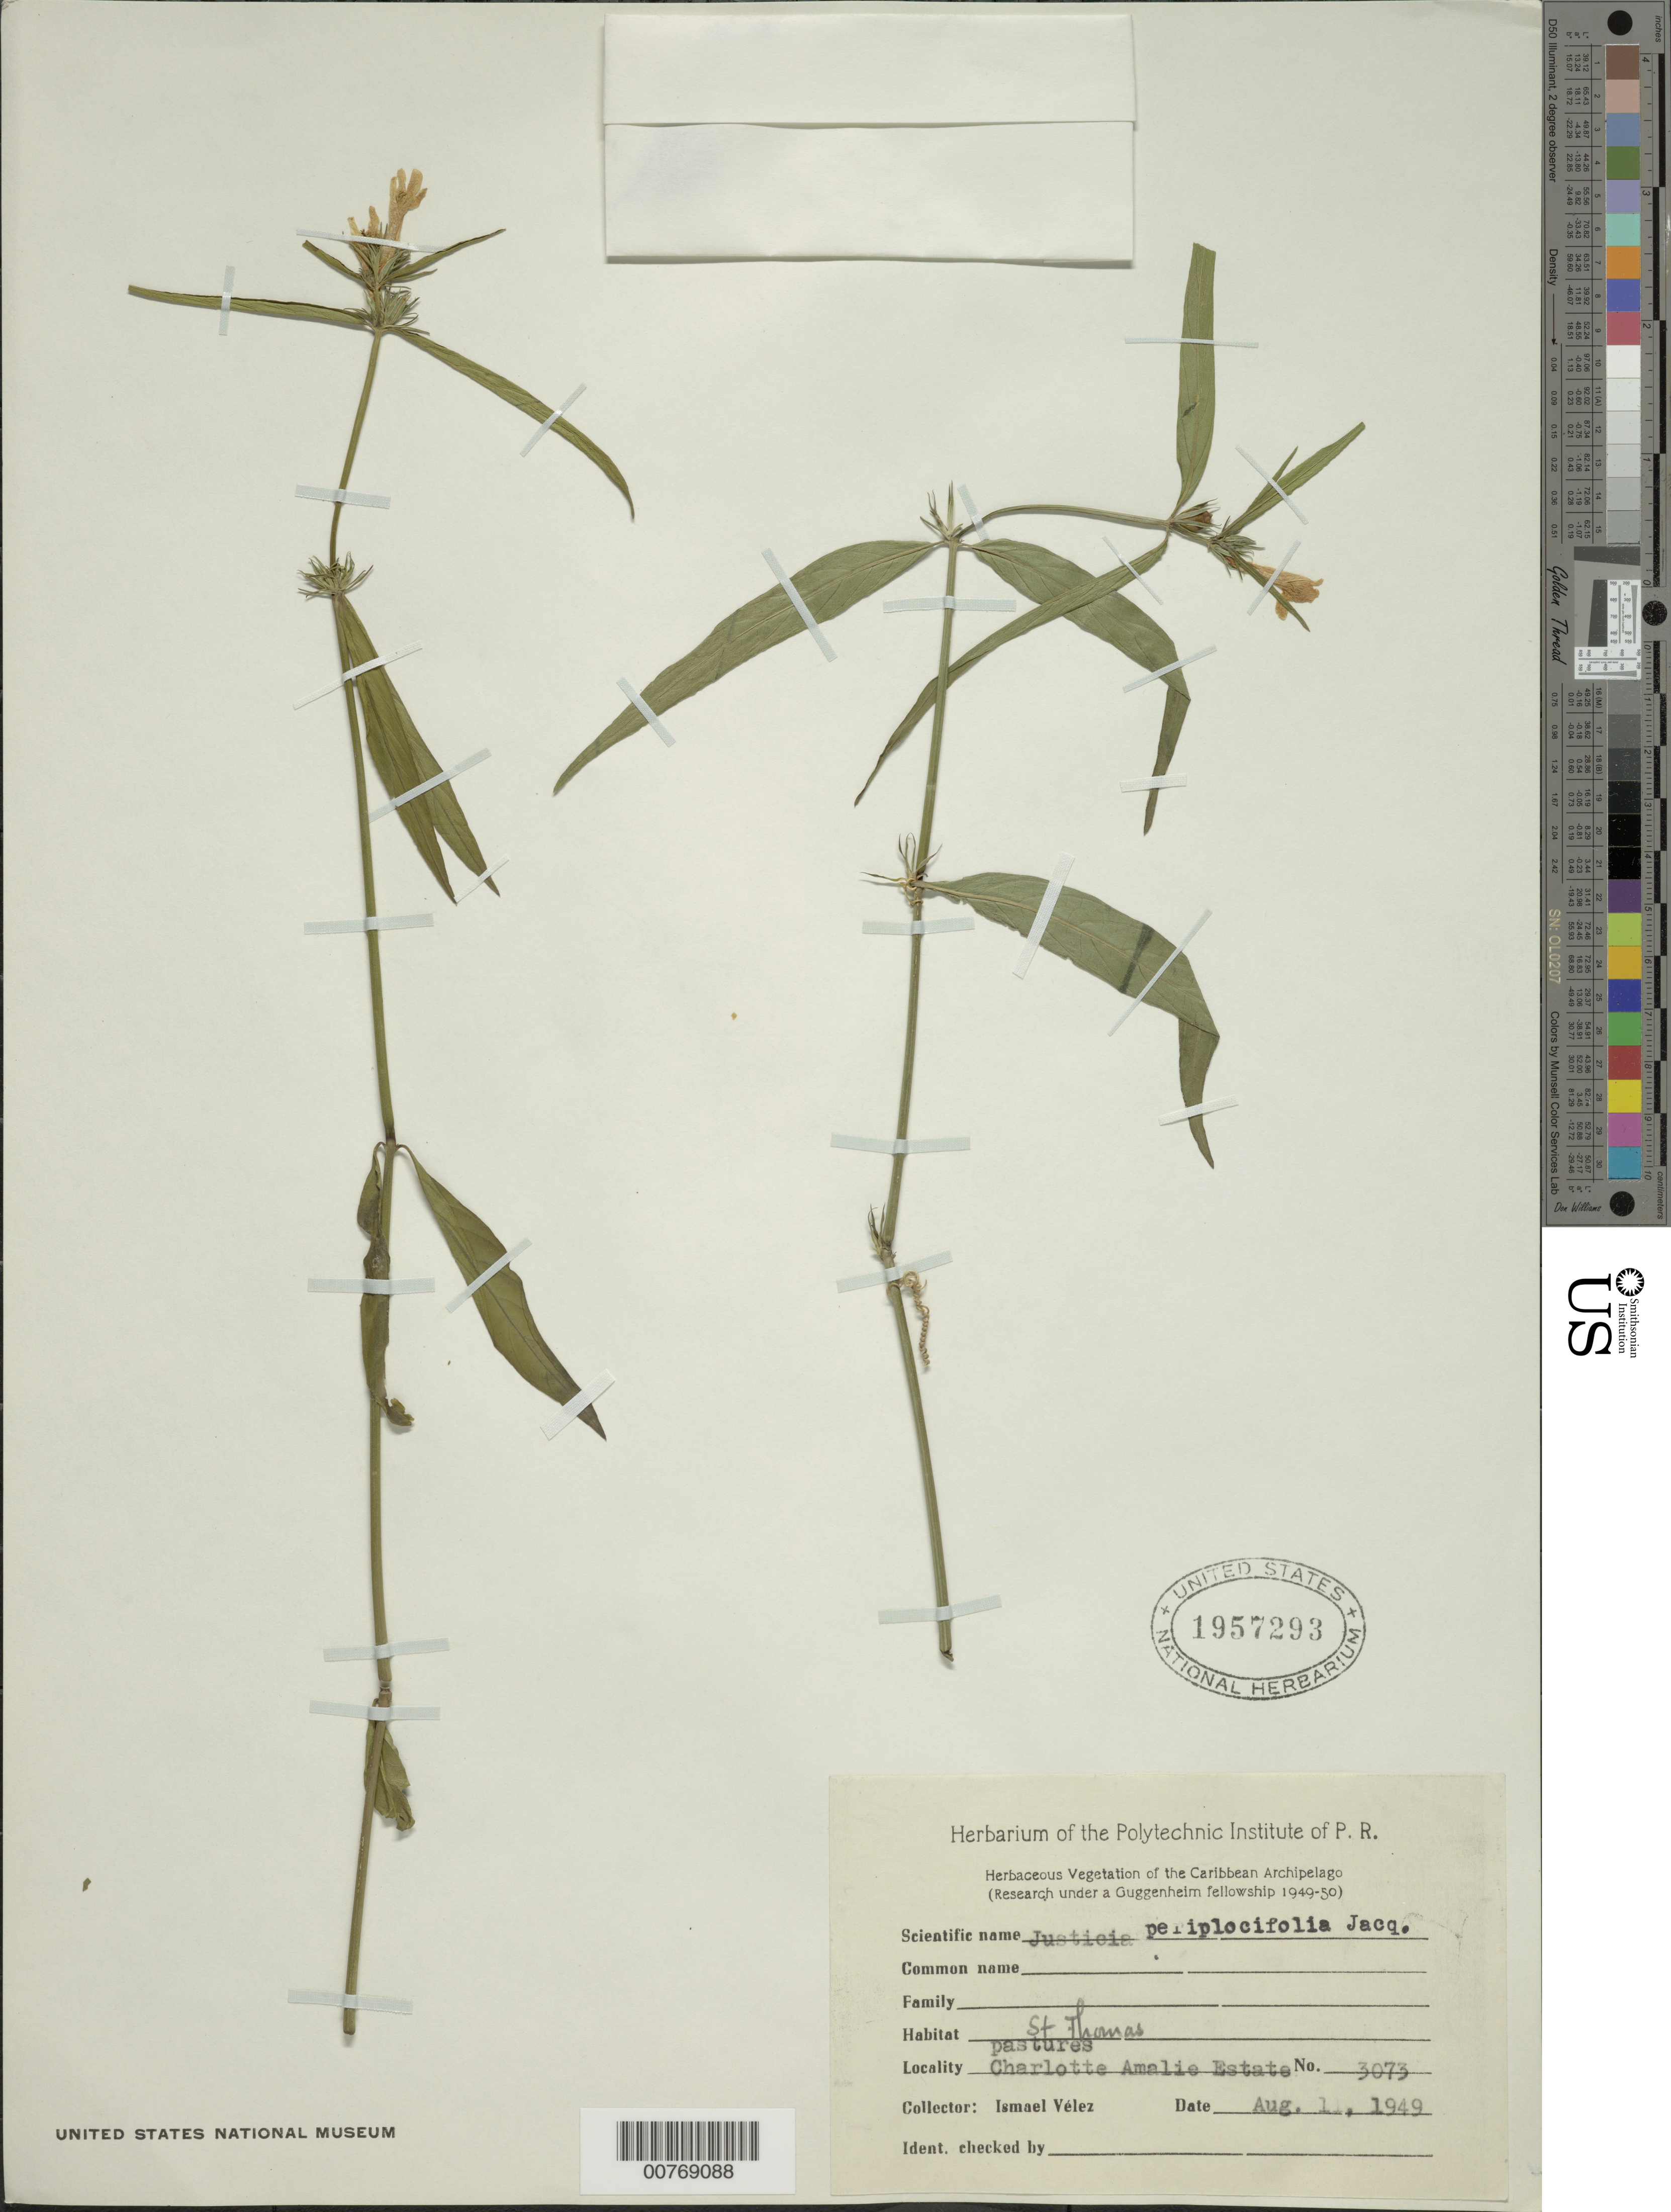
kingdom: Plantae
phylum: Tracheophyta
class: Magnoliopsida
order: Lamiales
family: Acanthaceae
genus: Justicia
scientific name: Justicia periplocifolia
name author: Jacq.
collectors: I. Velez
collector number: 3073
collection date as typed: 01 Aug 1949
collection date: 1949-08-01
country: U.S. Virgin Islands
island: St. Thomas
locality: Charlotte Amalie Estate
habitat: Pastures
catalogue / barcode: US 1957293